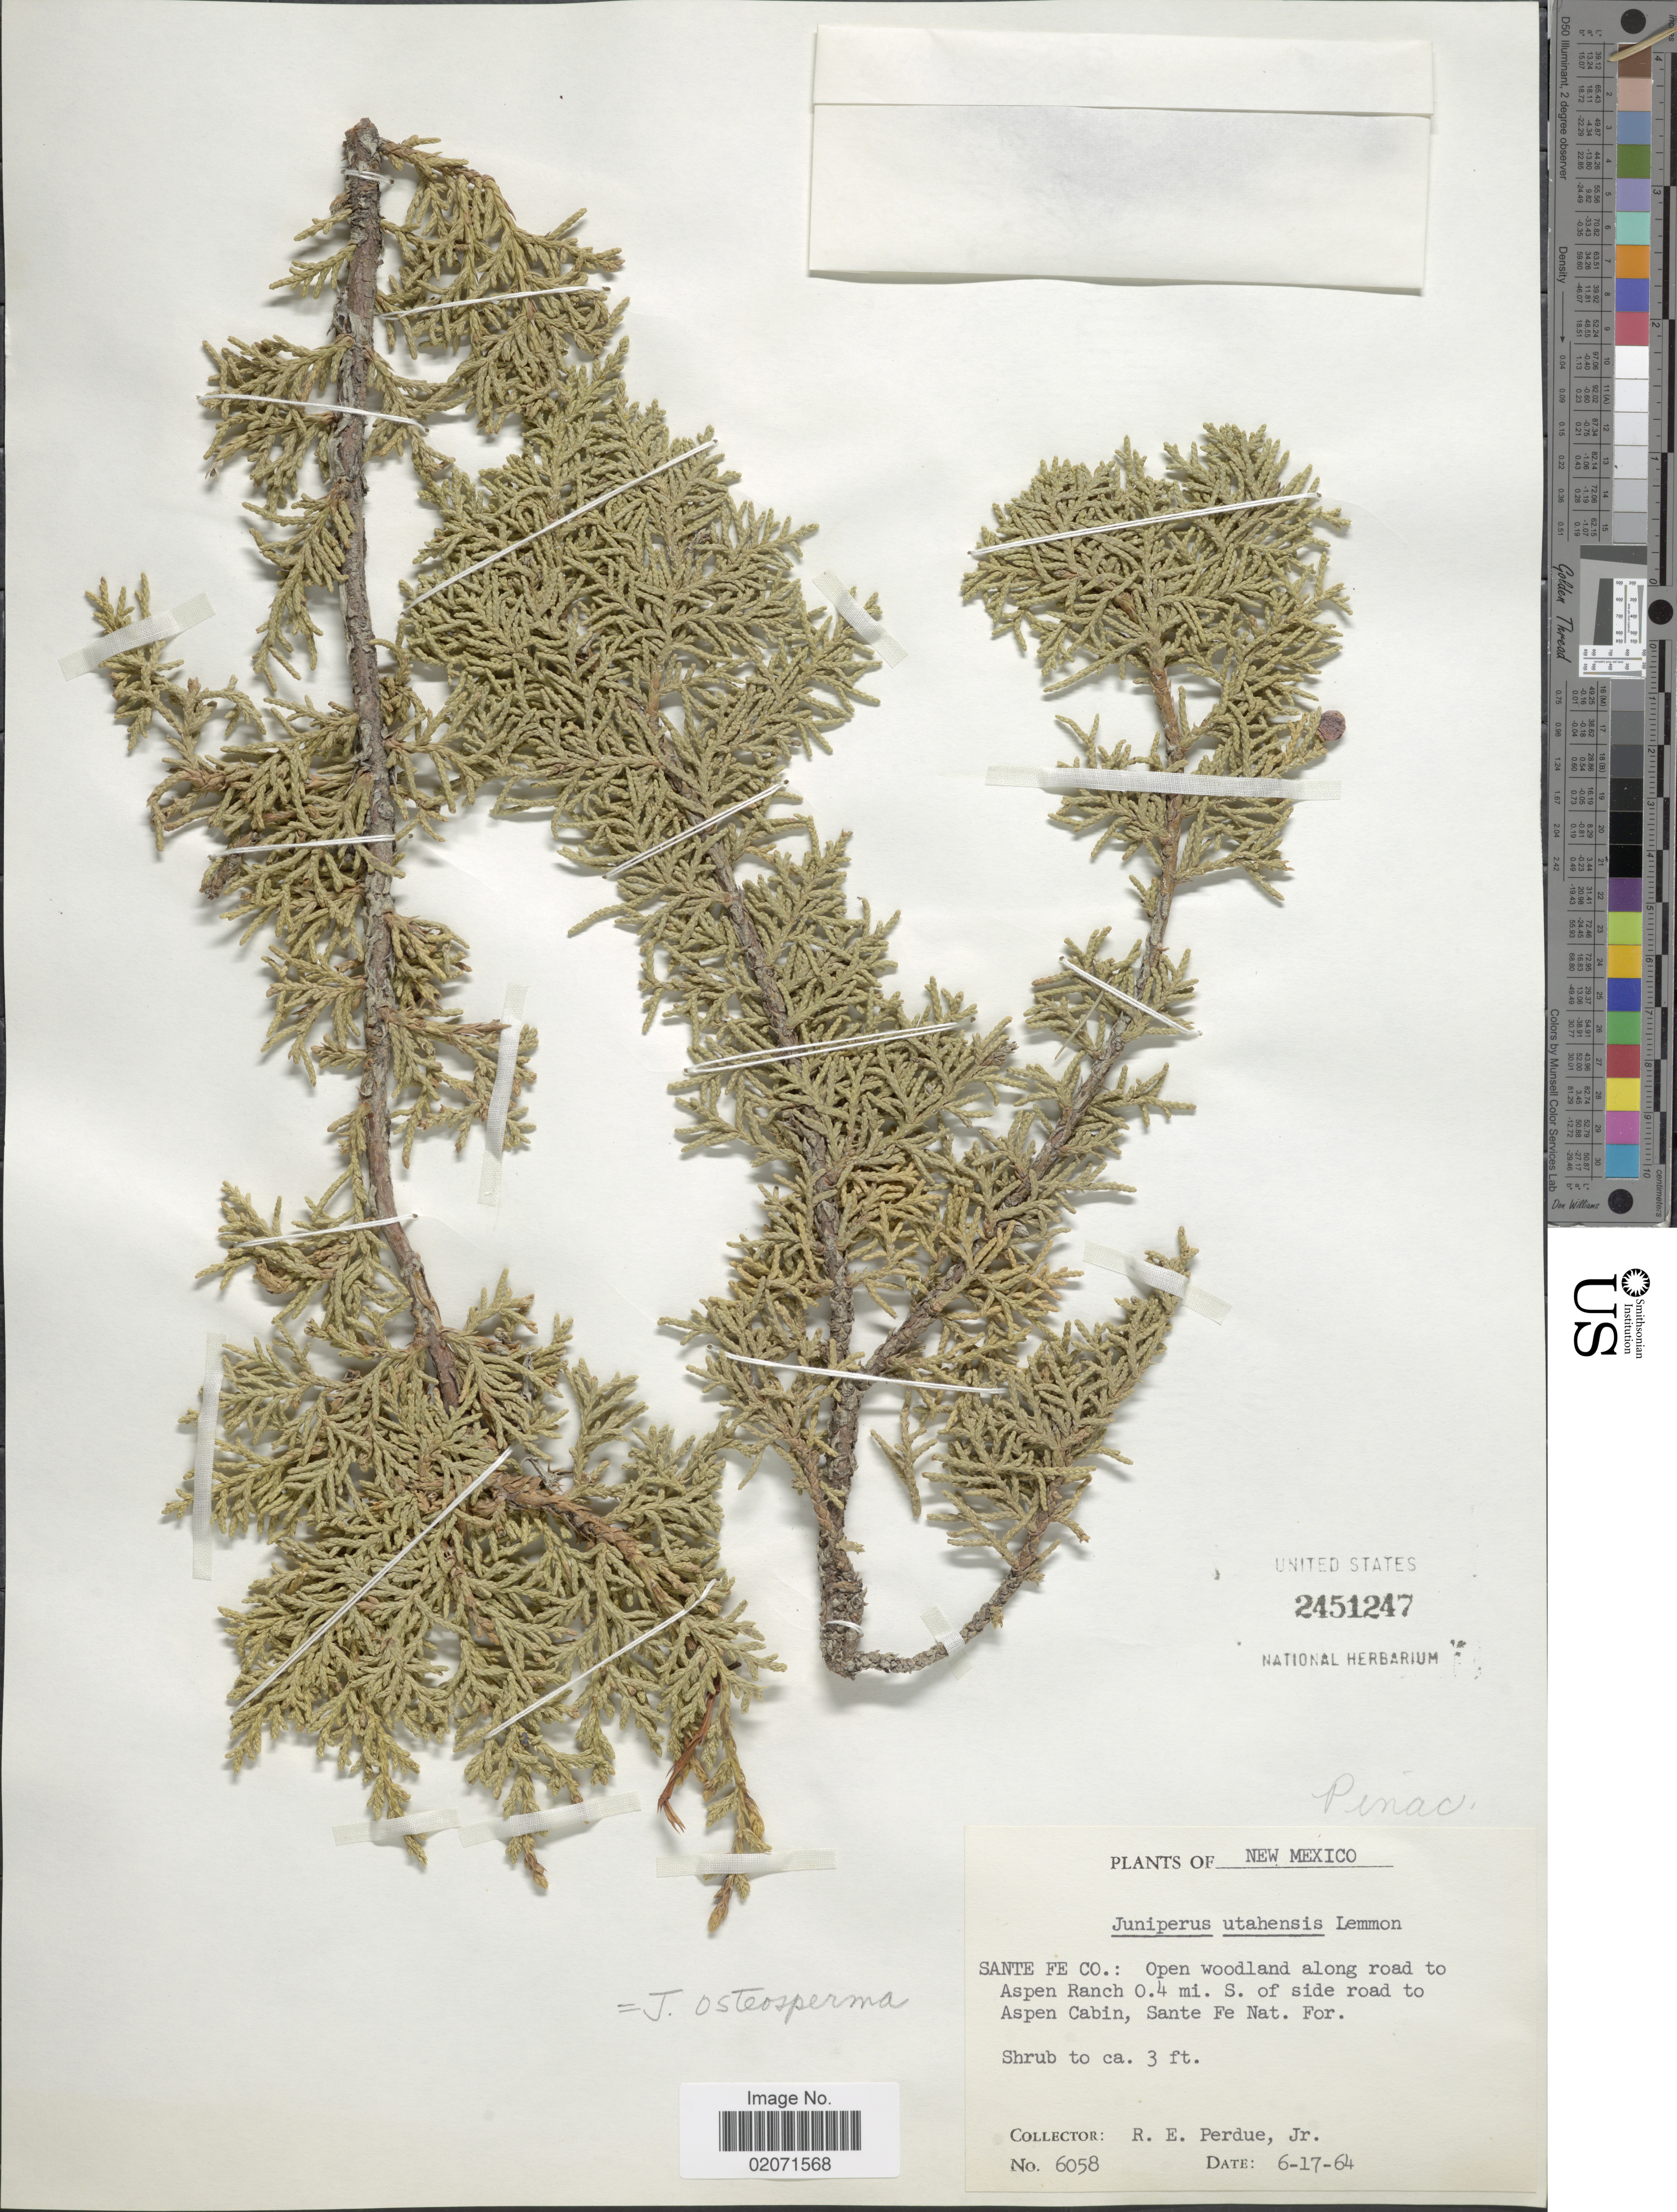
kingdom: Plantae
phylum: Tracheophyta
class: Pinopsida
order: Pinales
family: Cupressaceae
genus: Juniperus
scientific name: Juniperus osteosperma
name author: (Torr.) Little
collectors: R. E. Perdue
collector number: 6058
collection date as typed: Transcribed d/m/y: 17/6/64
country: United States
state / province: New Mexico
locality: Sante Fe Co.: Open woodland along road to Aspen Ranch 0.4 mi. S. of side road to Aspen Cabin, Sanrte Fe Nat. For.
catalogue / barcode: US 2451247